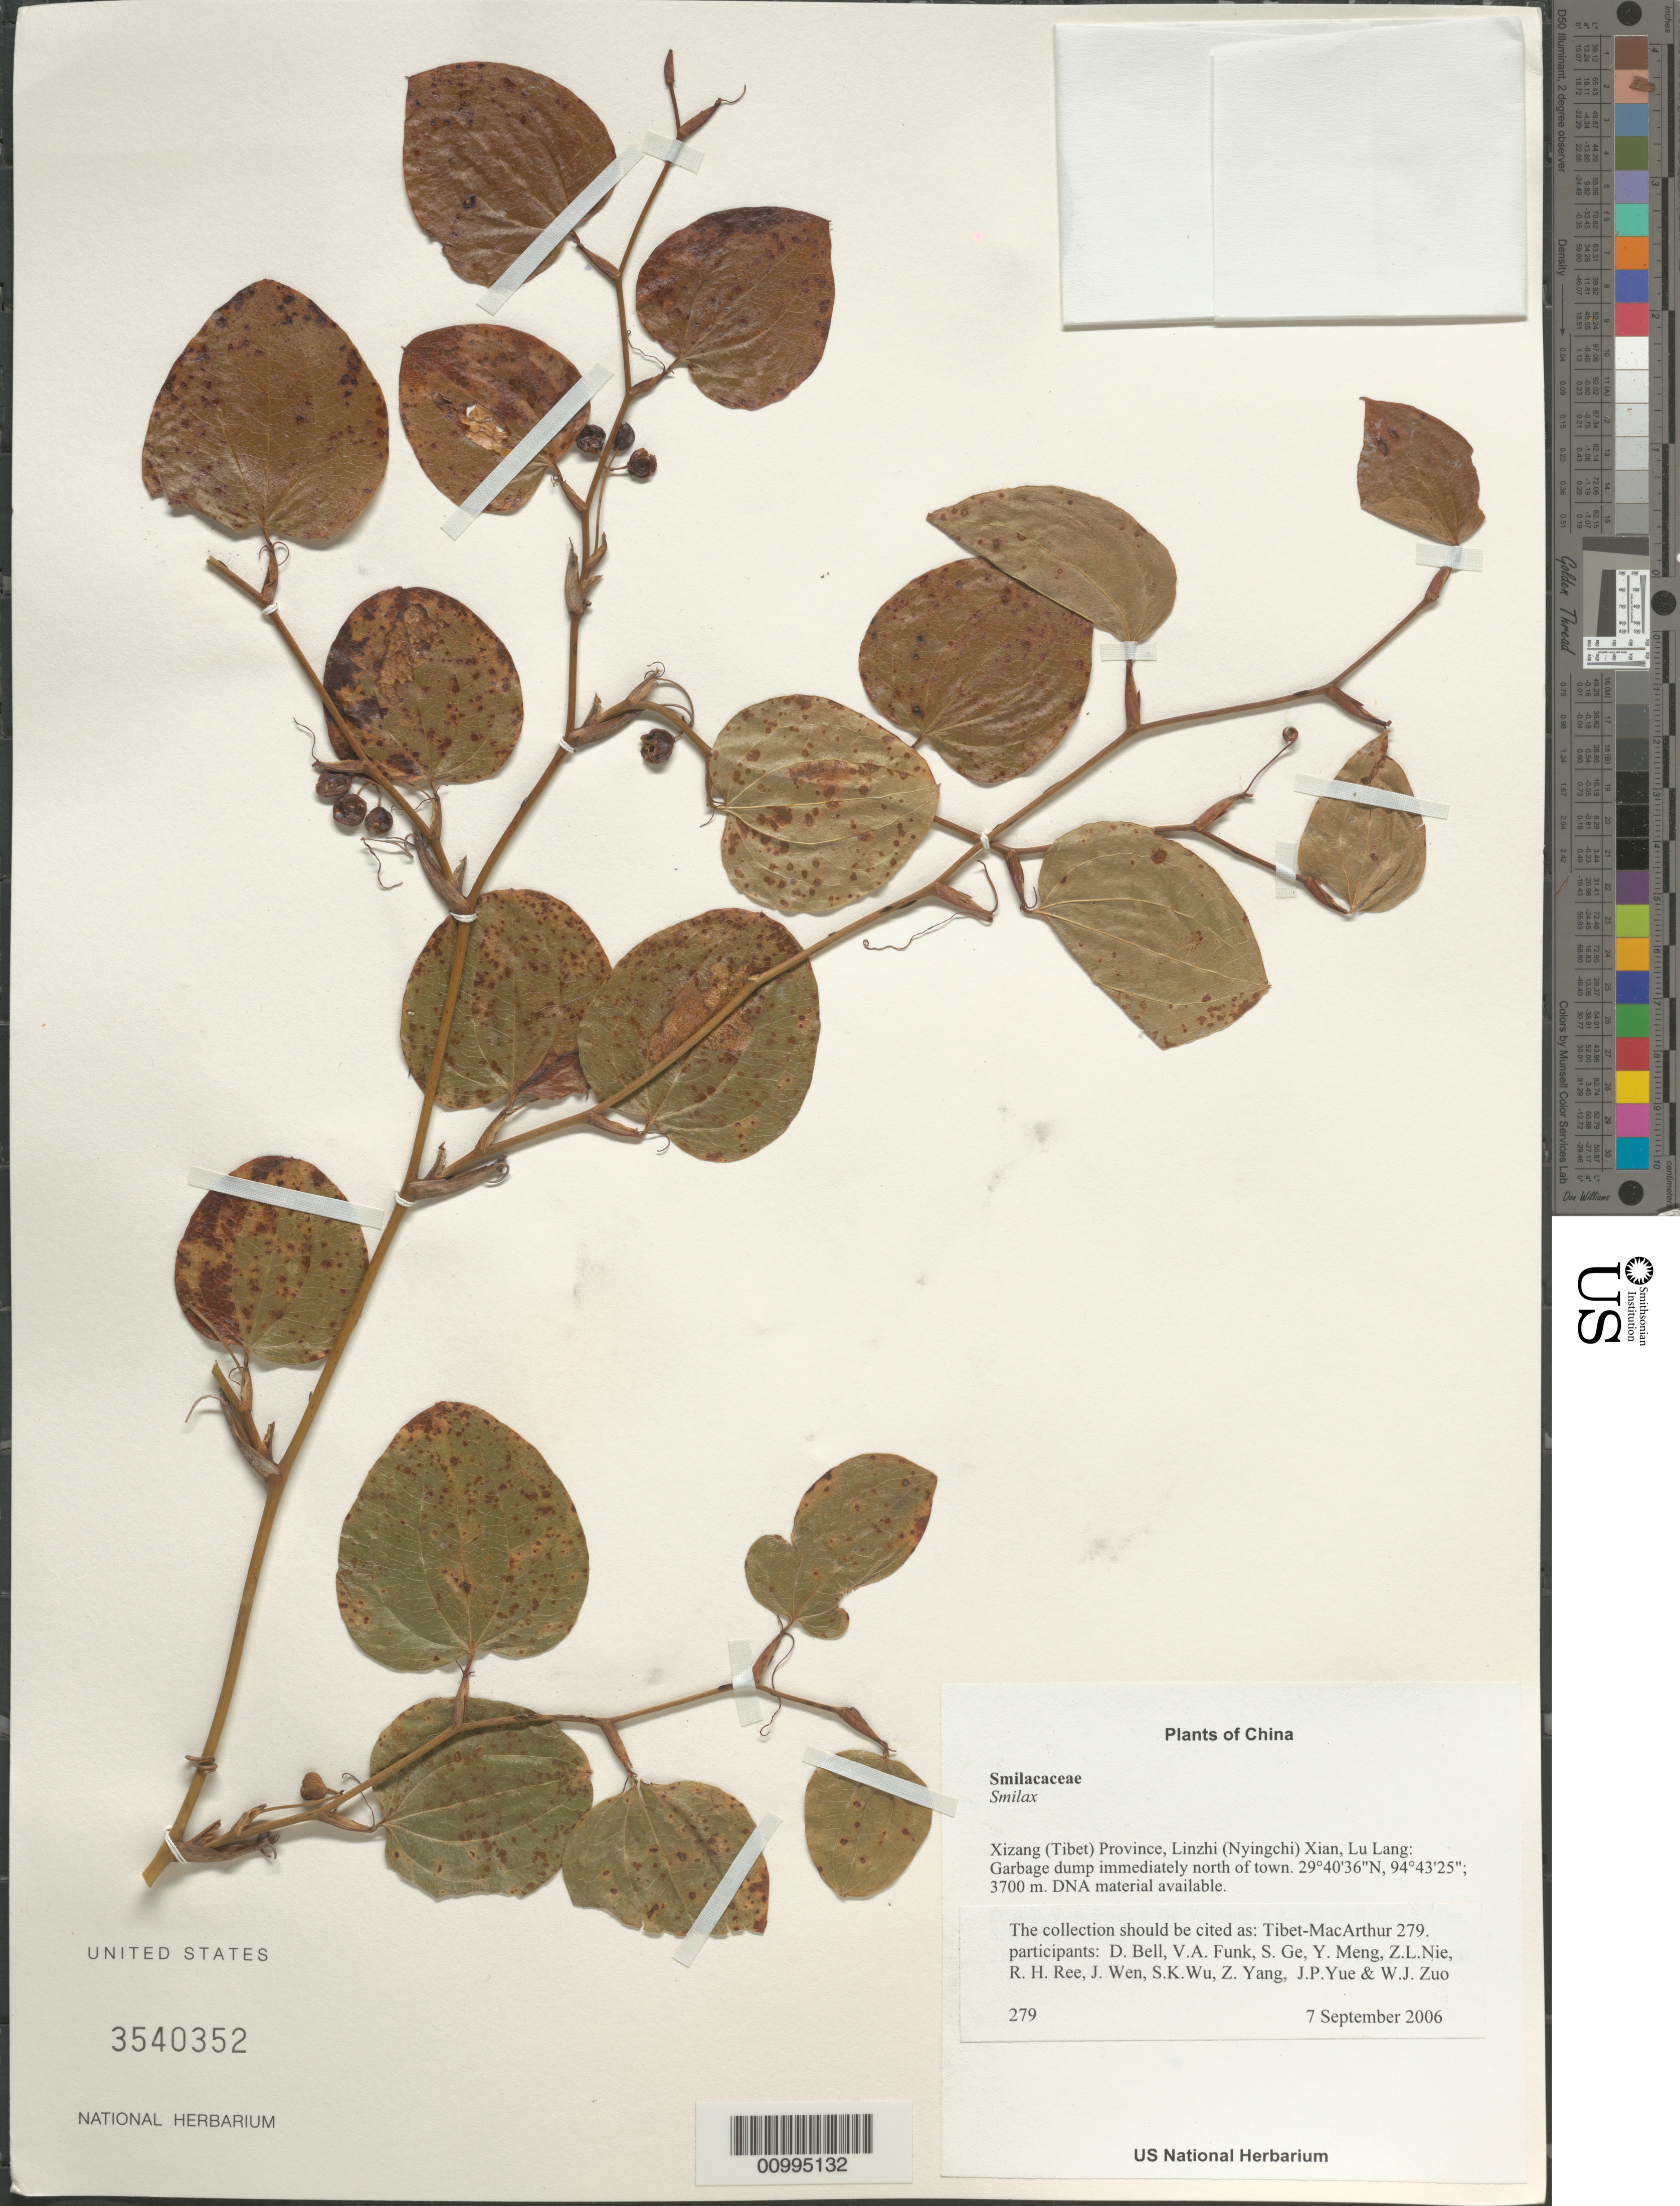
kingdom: Plantae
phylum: Tracheophyta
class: Liliopsida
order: Liliales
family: Smilacaceae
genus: Smilax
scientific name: Smilax sp.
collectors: Tibet-MacArthur, D. A. Bell, V. Funk, S. Ge, Y. Meng, Z. Nie, R. Ree, J. Wen, S. K. Wu, Z. Yang, J. Yue & W. Zuo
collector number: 279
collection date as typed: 07 Sep 2006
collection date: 2006-09-07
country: China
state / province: Xizang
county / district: Linzhi (Nyingchi) Xian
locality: Lu Lang. Garbage dump immediately north of town.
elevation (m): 3700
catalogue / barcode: US 3540352